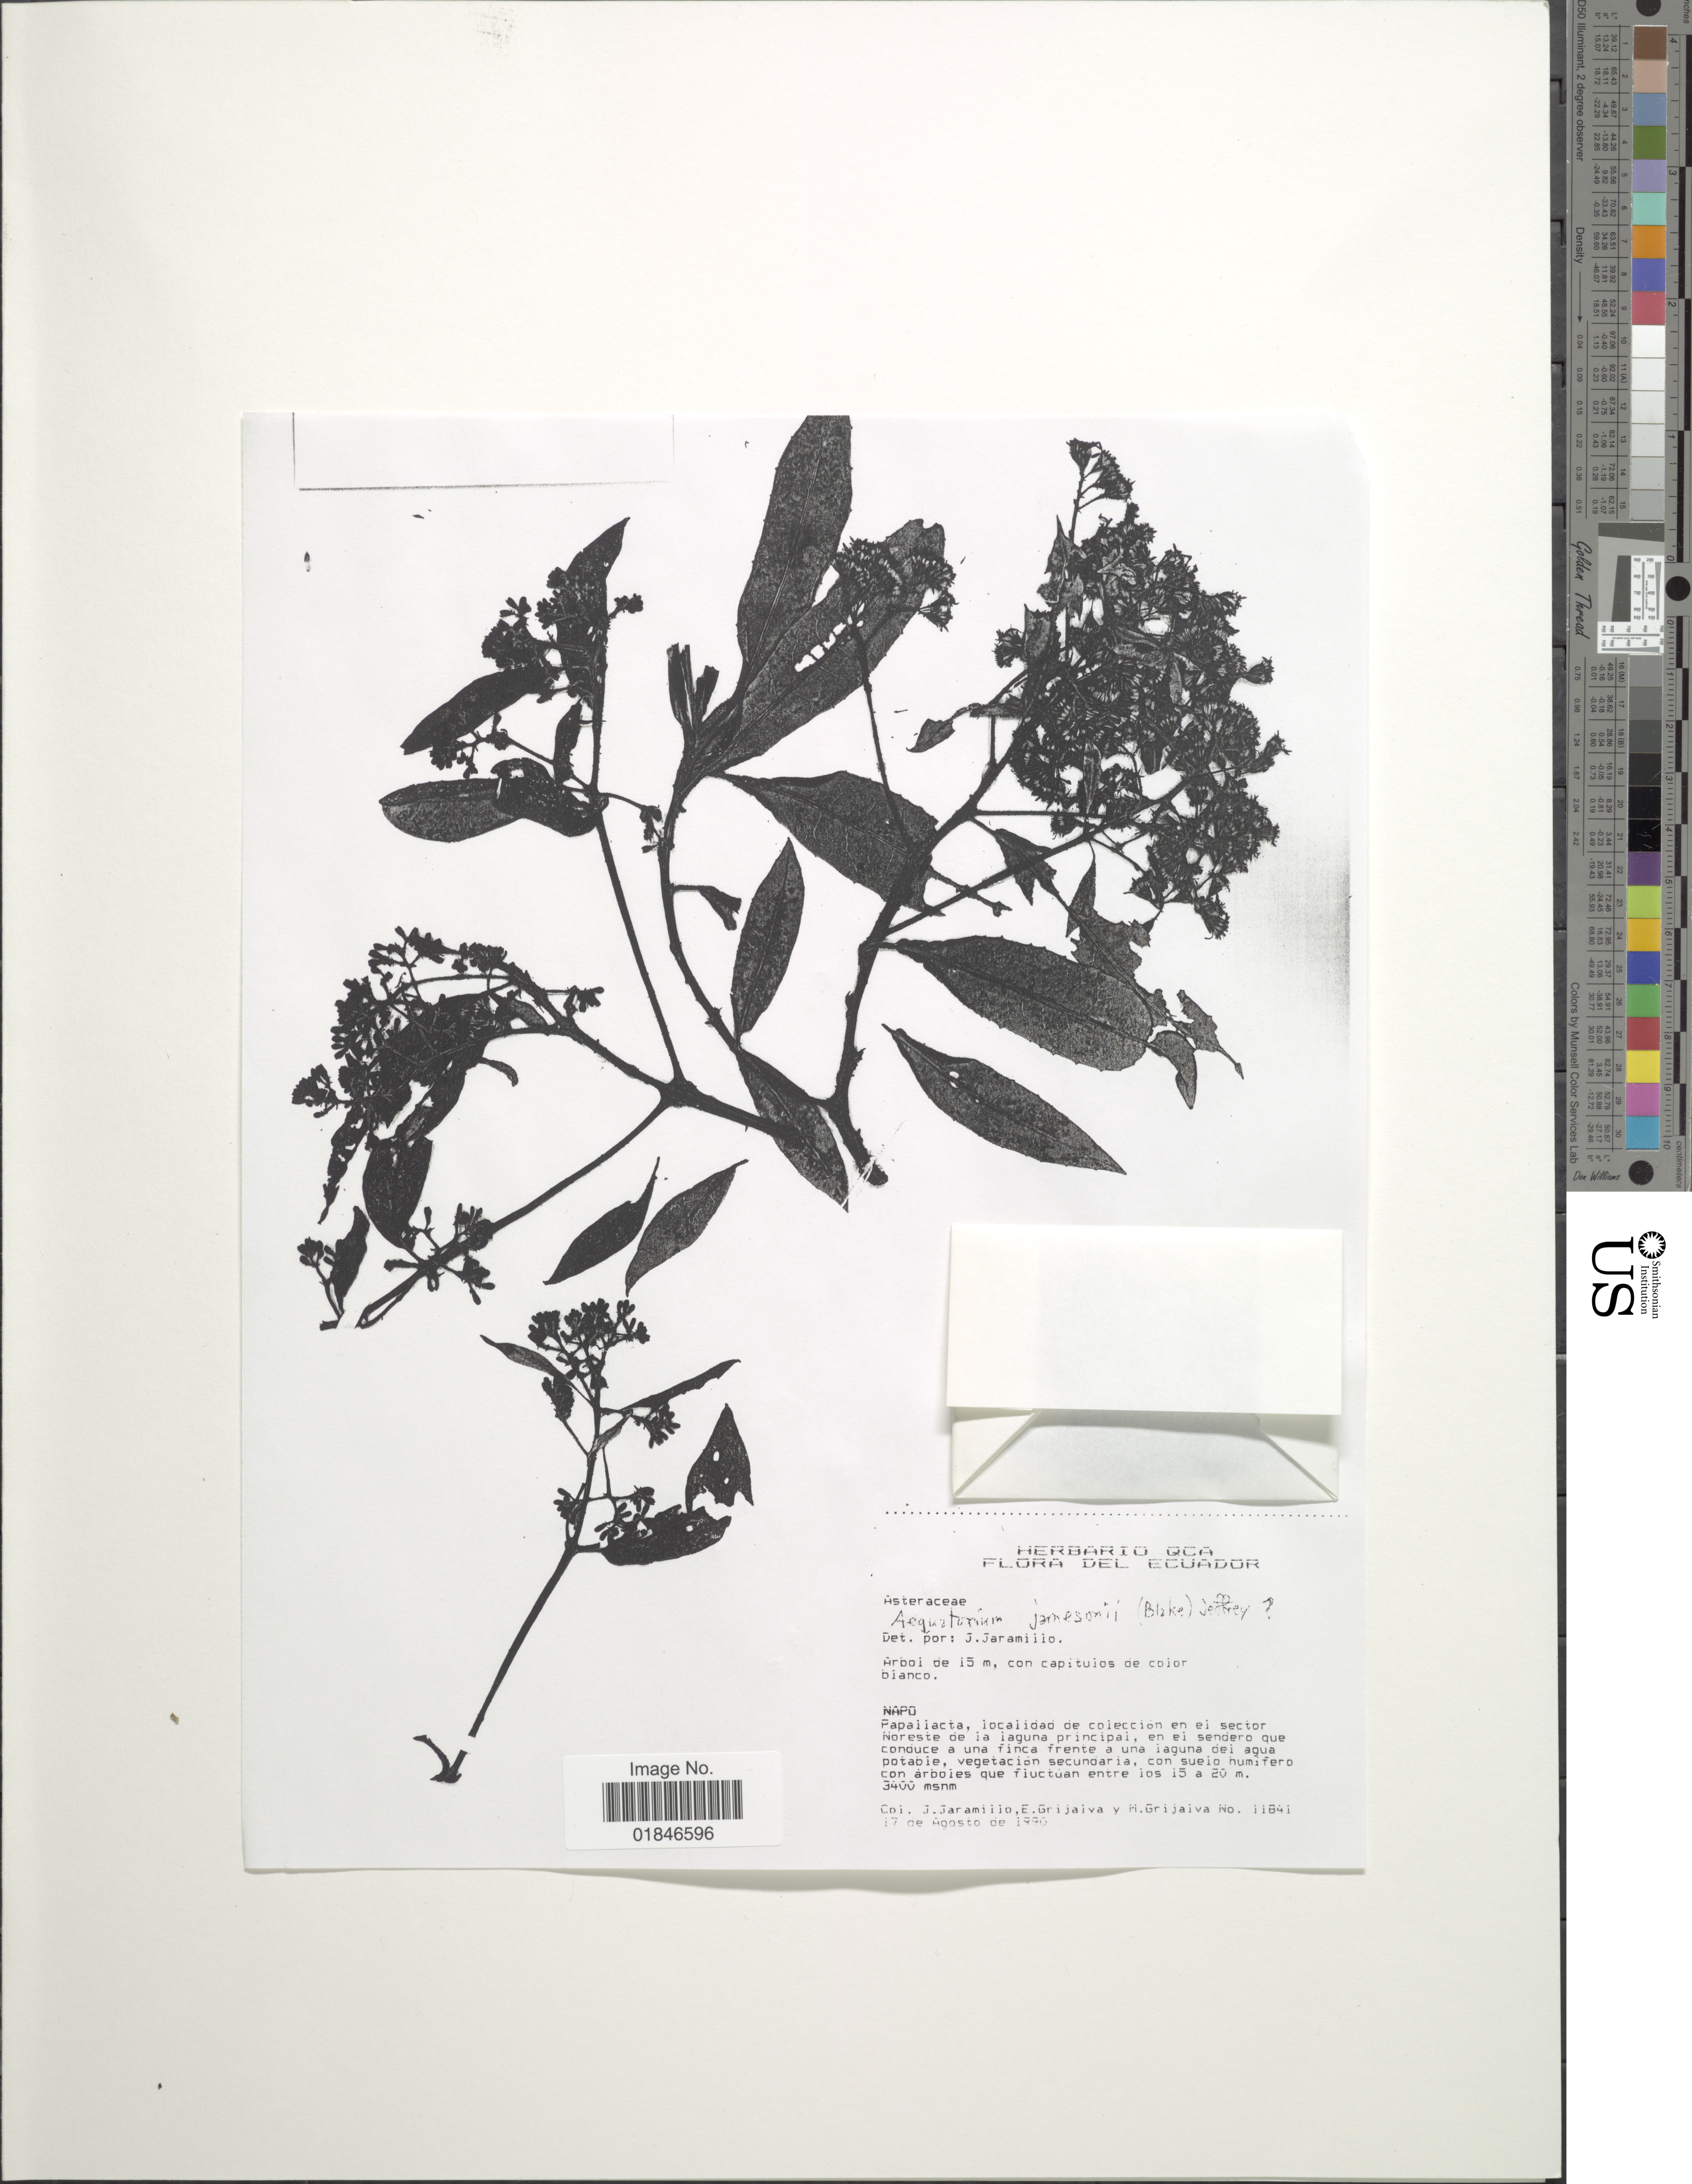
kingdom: Plantae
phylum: Tracheophyta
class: Magnoliopsida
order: Asterales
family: Asteraceae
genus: Aequatorium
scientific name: Aequatorium jamesonii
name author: (S.F. Blake) C. Jeffrey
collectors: J. Jaramillo, E. Grijaiva & H. Grijaiva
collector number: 11841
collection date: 1990-08-17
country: Ecuador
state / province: Napo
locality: Napo, Papaiiacta, localidad en el sector Noreste de la laguna principal, en el sendero que conduce a una finca frente a una laguna del agua potable.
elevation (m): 3400